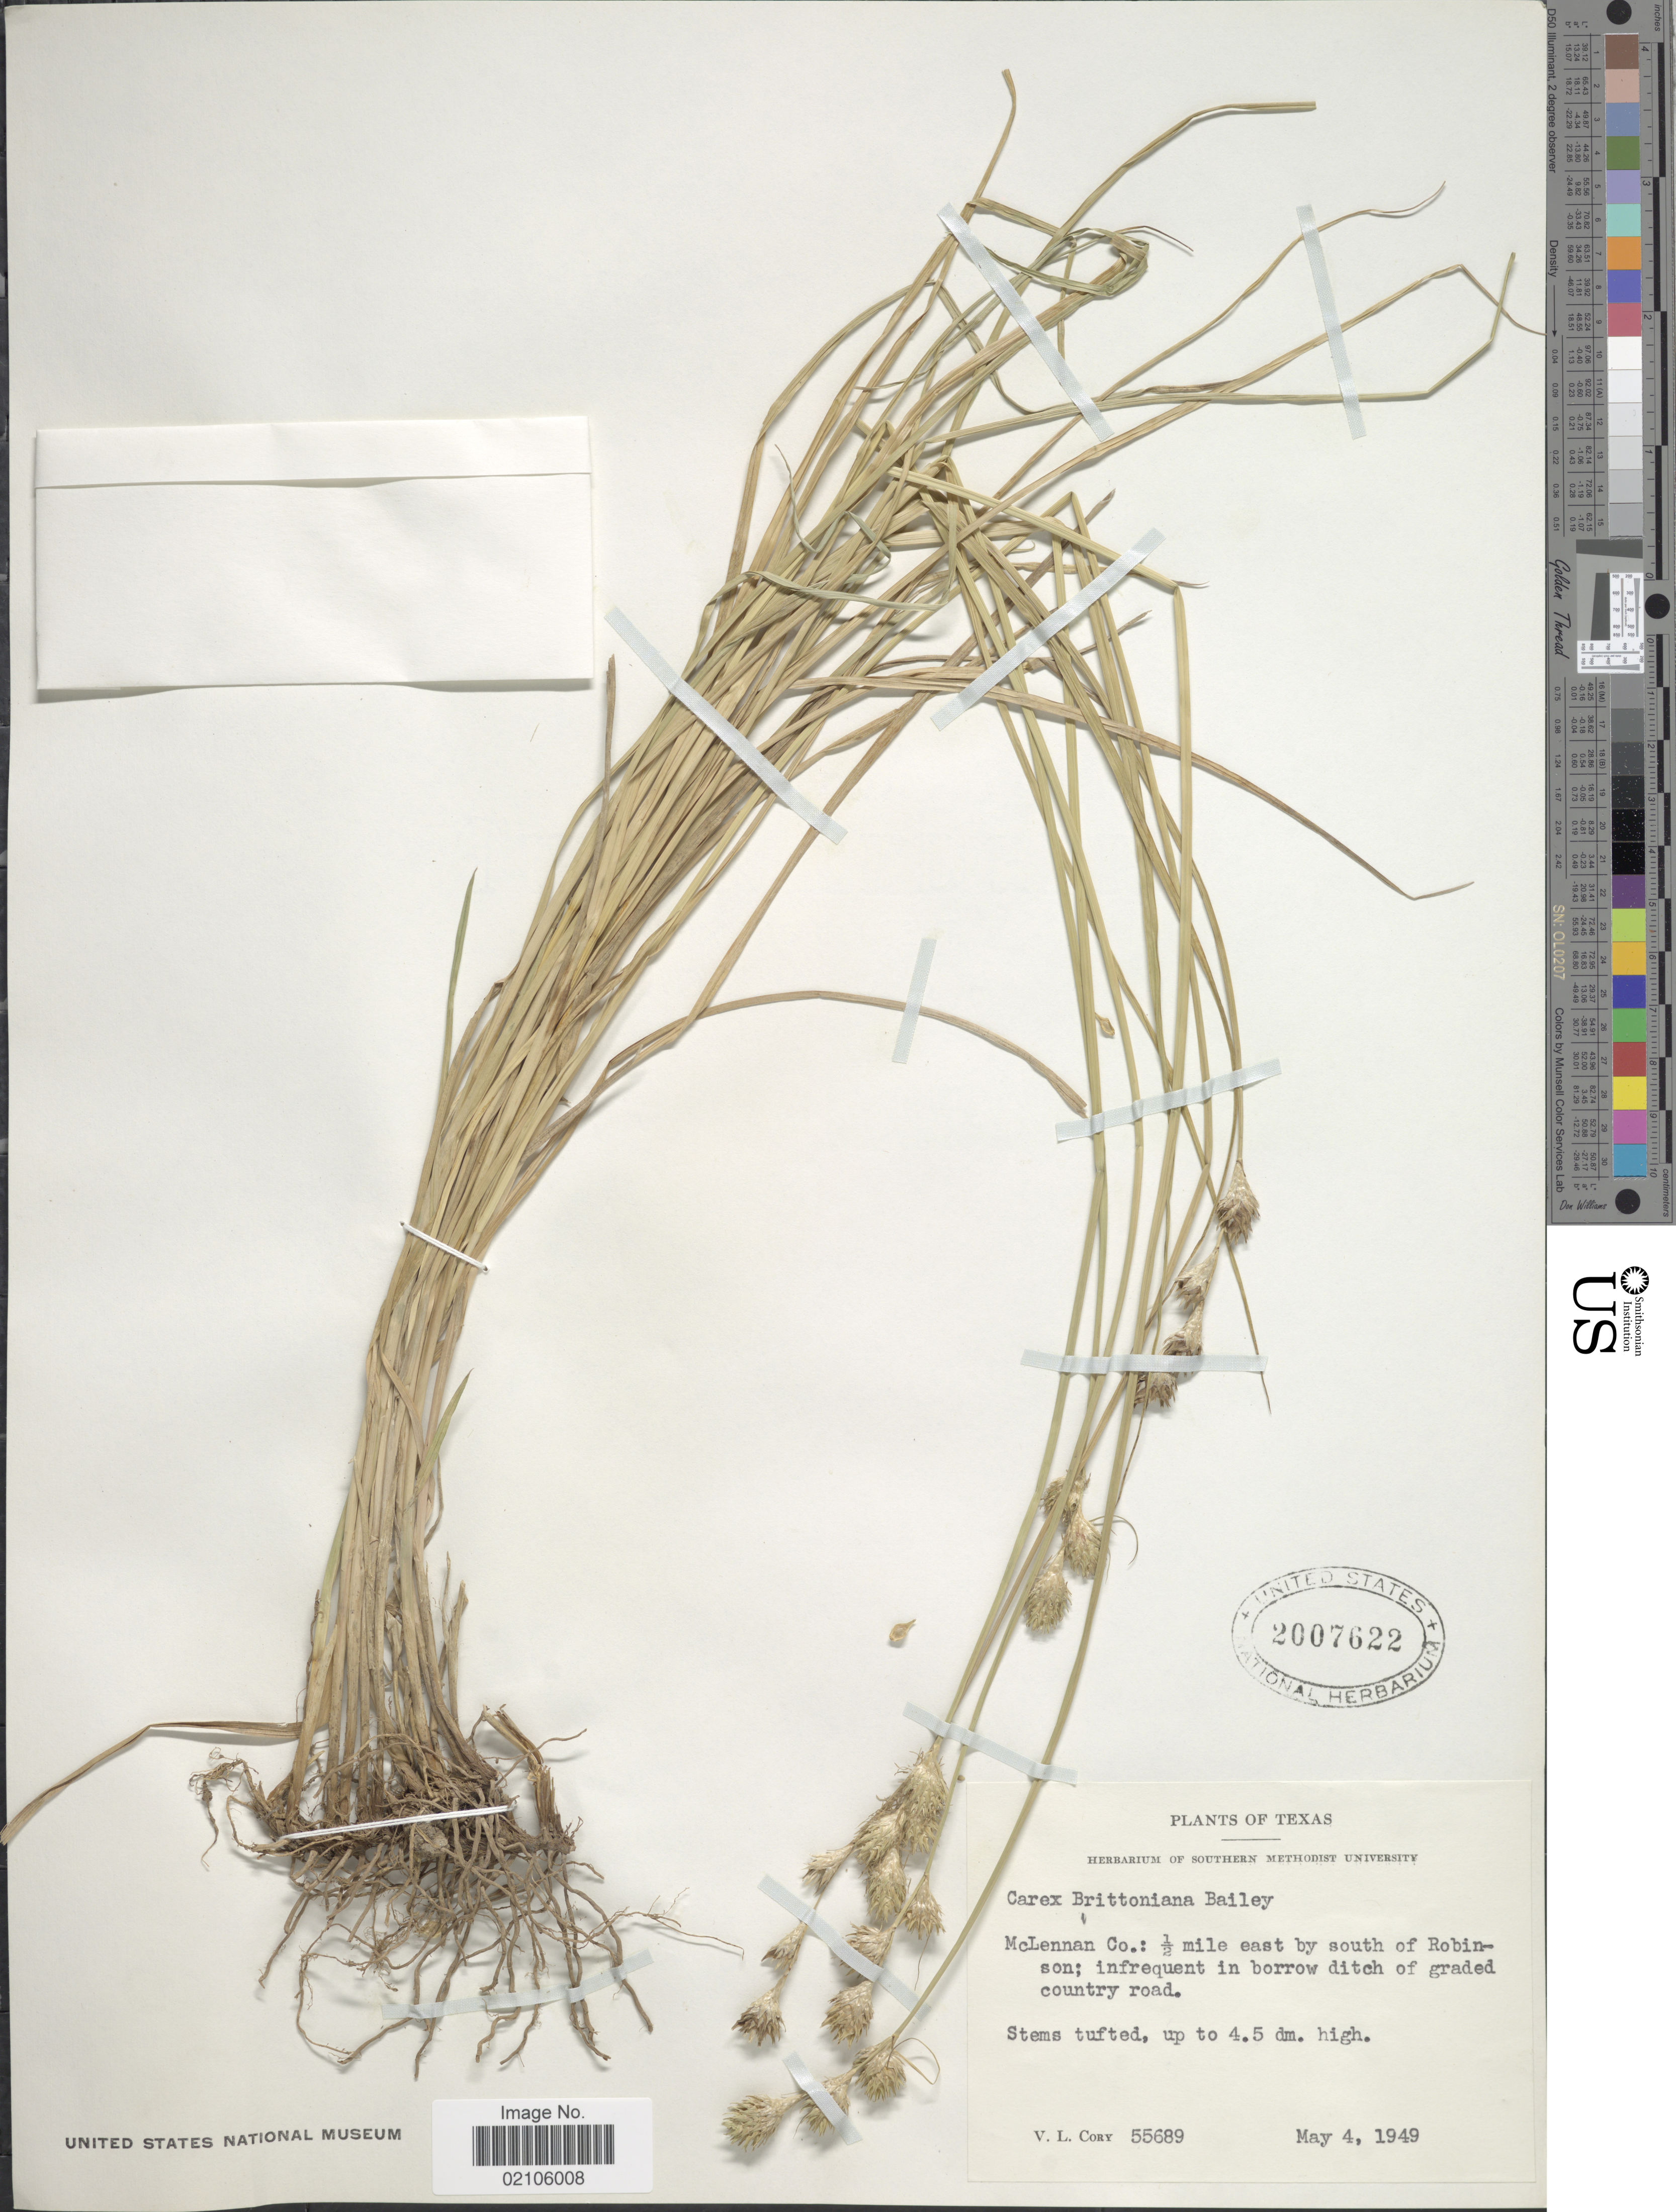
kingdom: Plantae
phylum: Tracheophyta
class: Liliopsida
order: Poales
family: Cyperaceae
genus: Carex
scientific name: Carex tetrastachya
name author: Scheele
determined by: Strong, Mark T., (BOT), Smithsonian Institution - National Museum of Natural History (UNITED STATES)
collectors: V. Cory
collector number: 55689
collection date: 1949-05-04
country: United States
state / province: Texas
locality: McLennan Co.: ½ mile east by south of Robinson; infrequent in borrow ditch of graded country road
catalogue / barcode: US 2007622